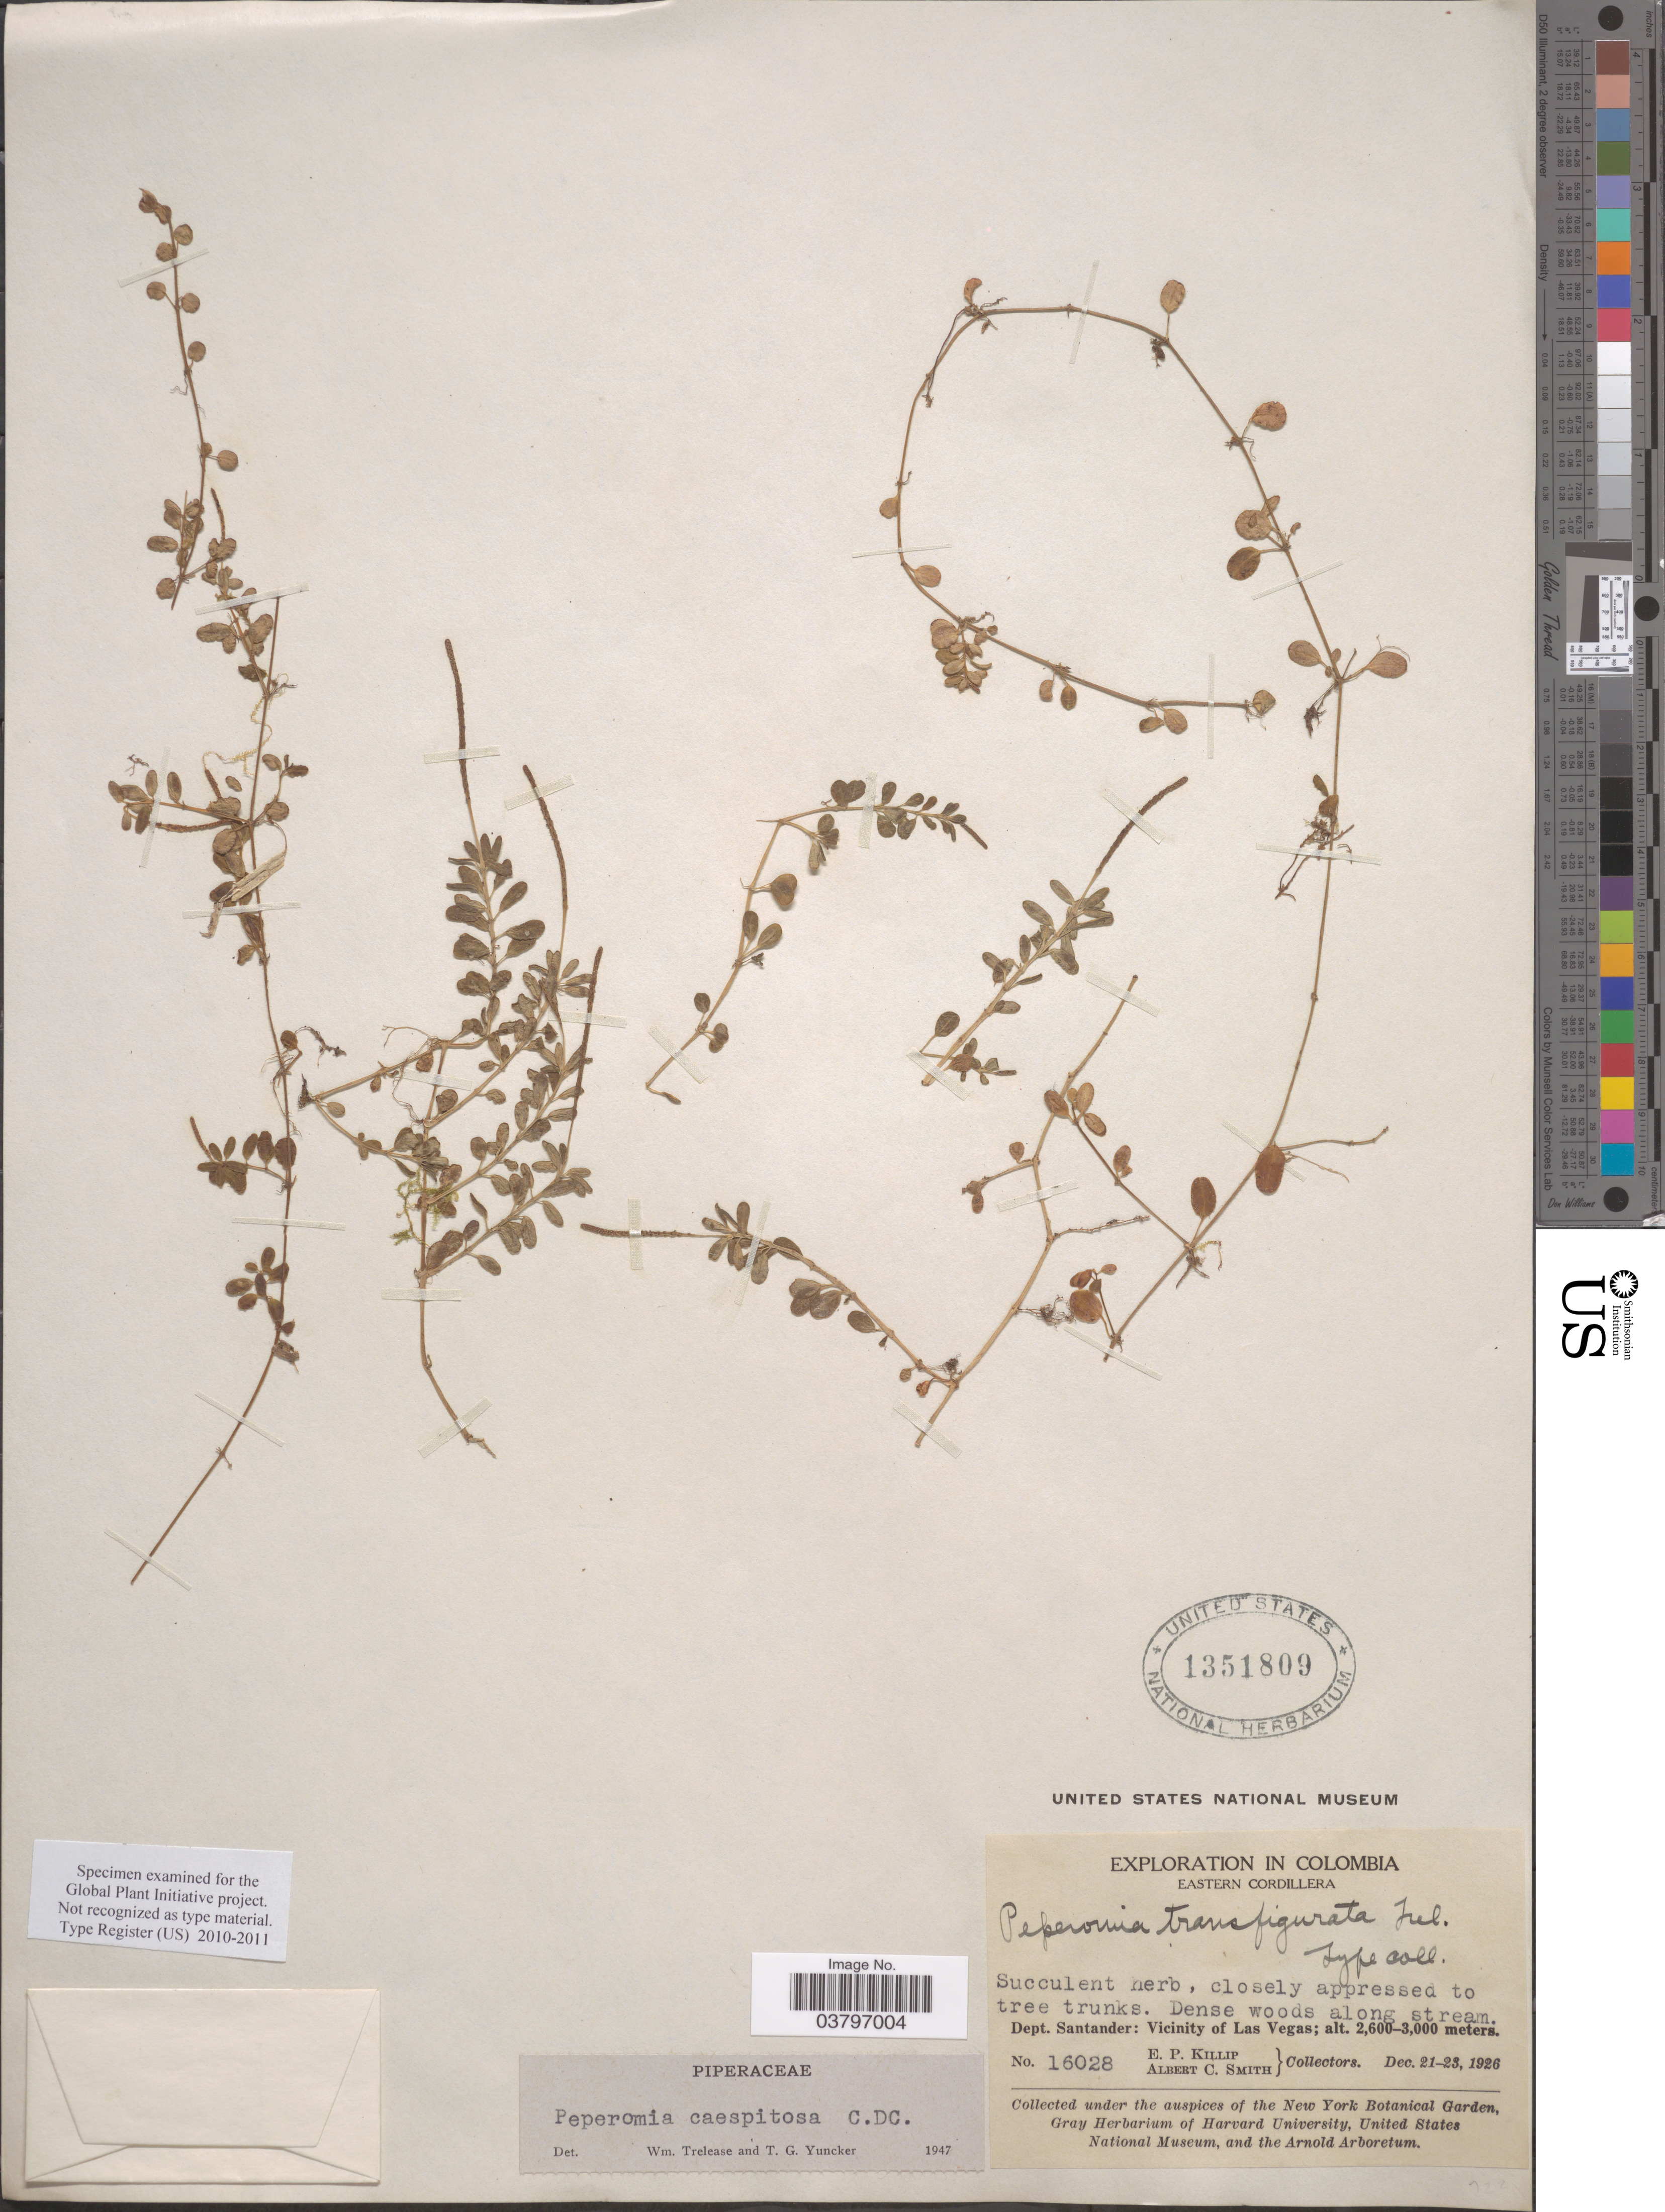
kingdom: Plantae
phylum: Tracheophyta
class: Magnoliopsida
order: Piperales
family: Piperaceae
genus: Peperomia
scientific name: Peperomia caespitosa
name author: C. DC.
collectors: E. P. Killip & A. C. Smith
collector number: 16028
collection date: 1926-12-21/1926-12-23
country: Colombia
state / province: Santander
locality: Eastern Cordillera. Dept. Santander: Vicinity of Las Vegas.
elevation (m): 2600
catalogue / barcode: US 1351809